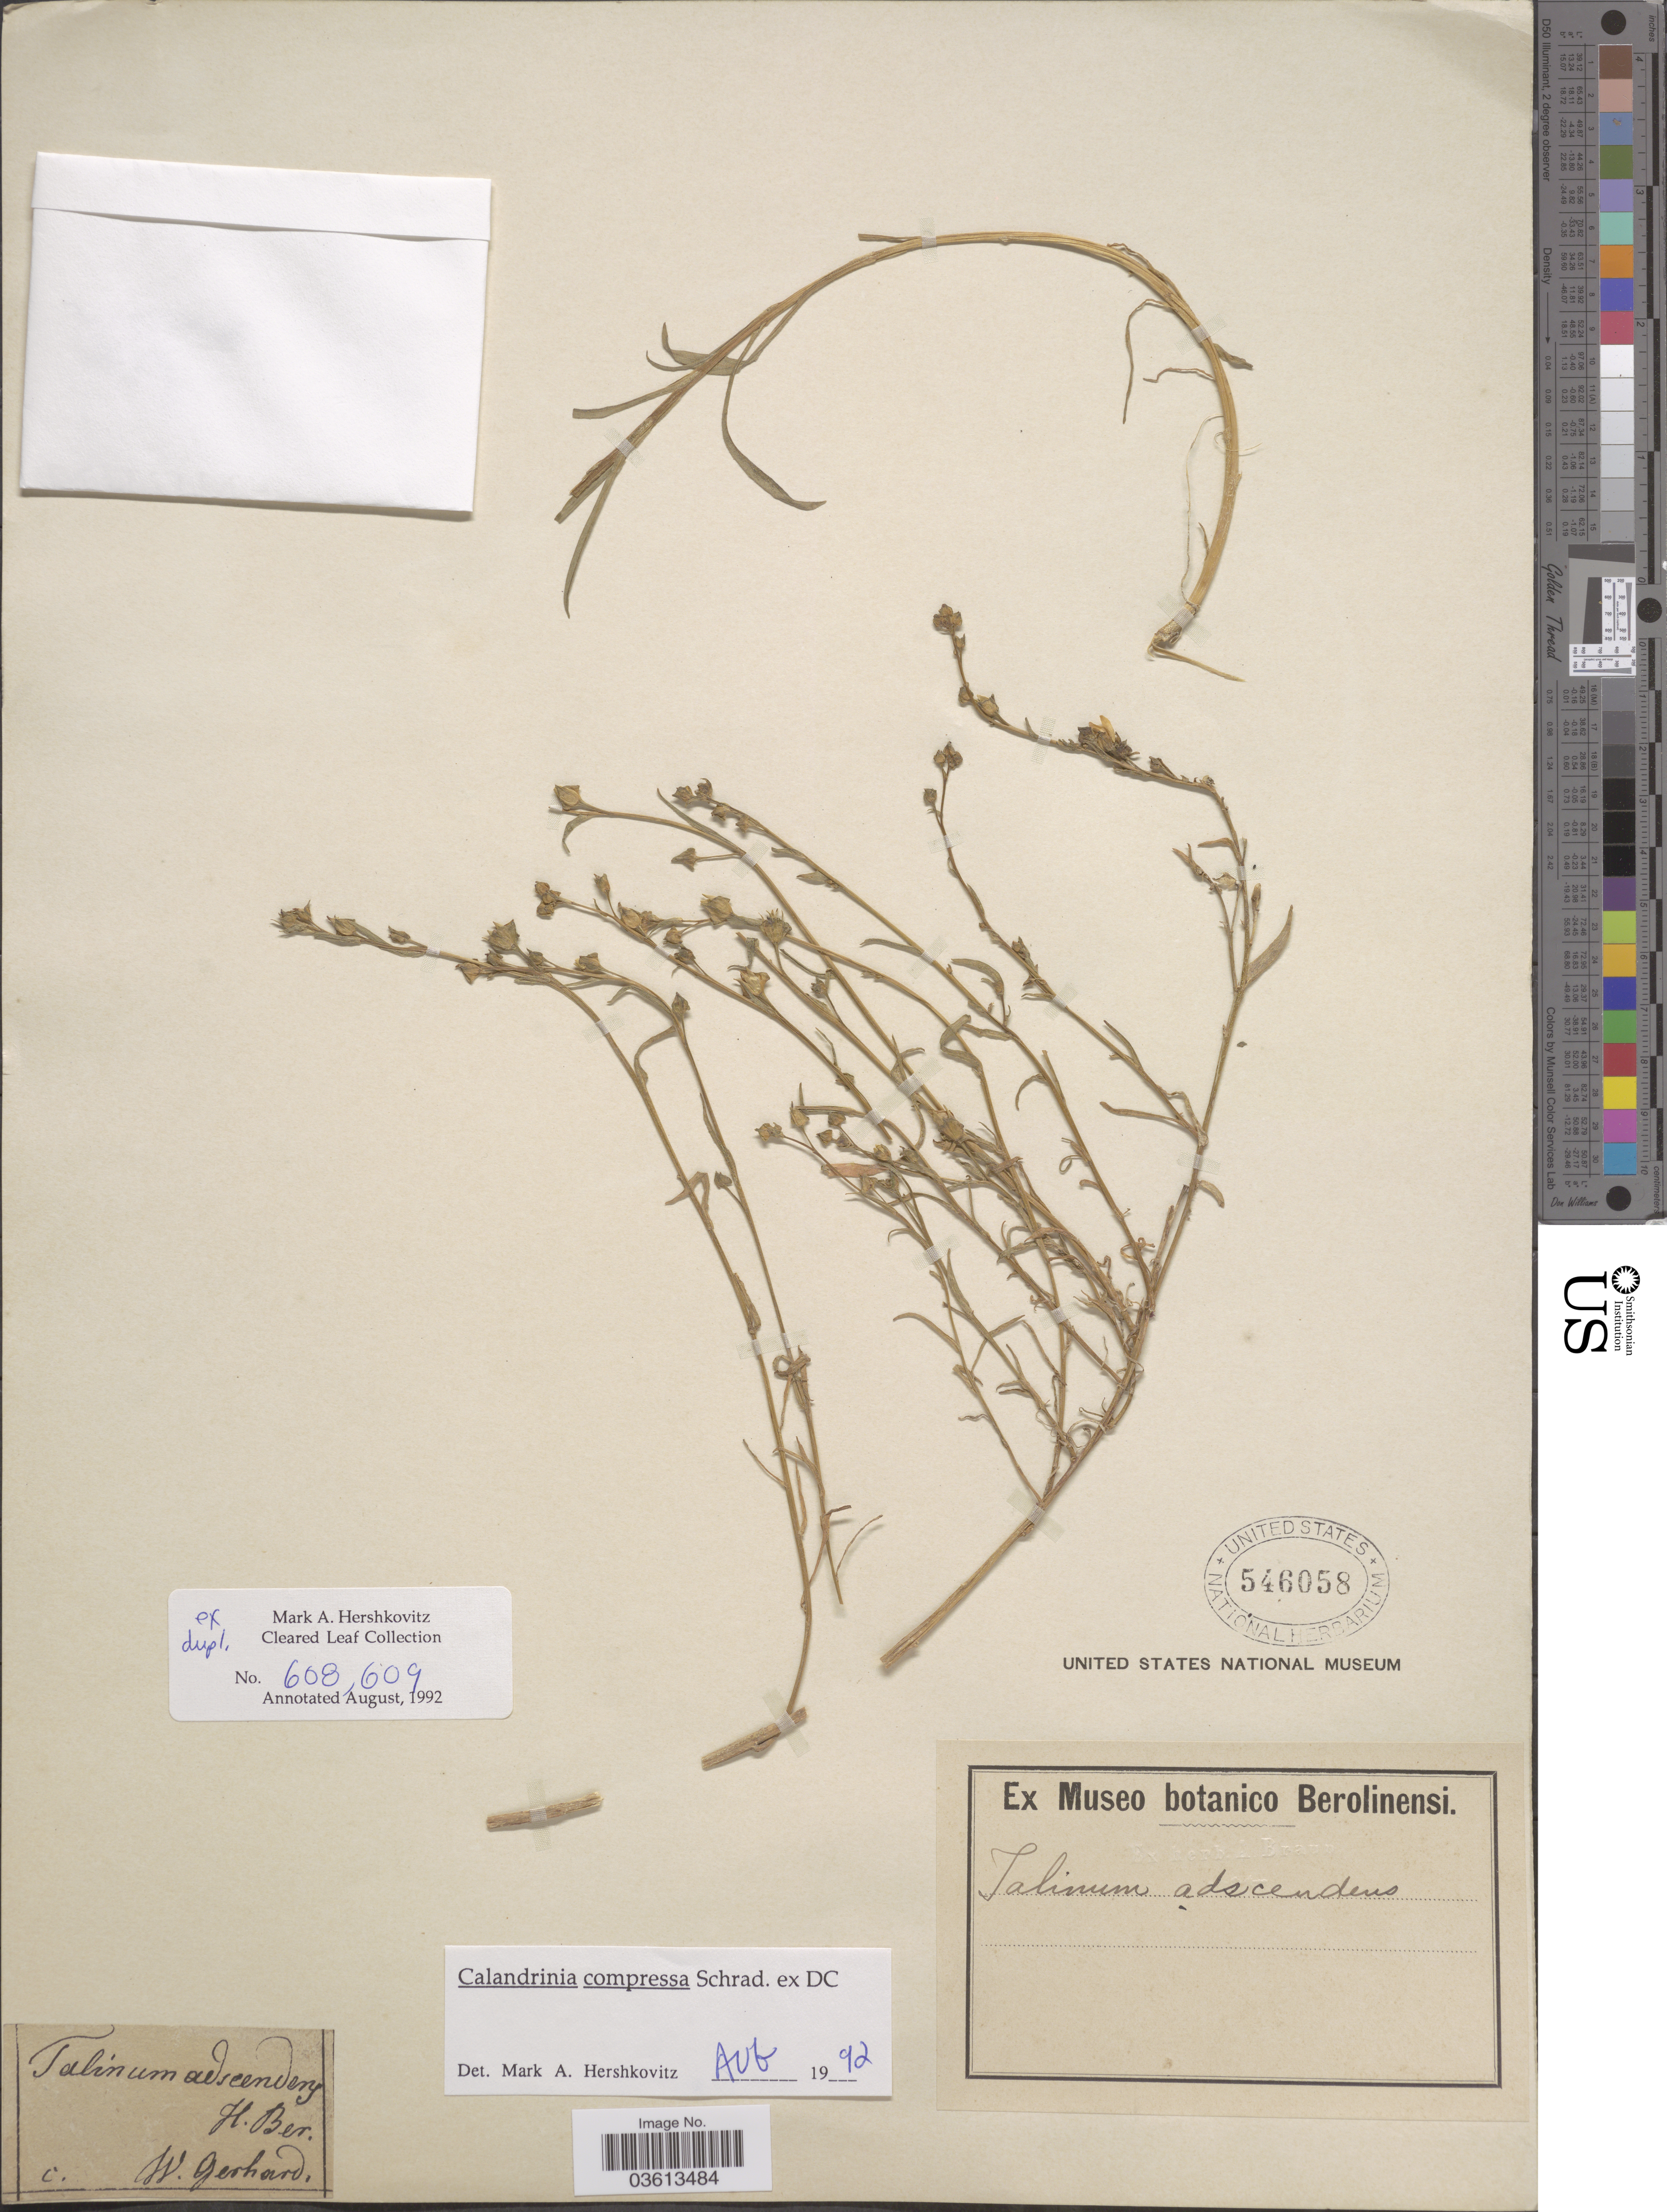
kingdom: Plantae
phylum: Tracheophyta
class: Magnoliopsida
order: Caryophyllales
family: Montiaceae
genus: Calandrinia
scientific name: Calandrinia ciliata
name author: (Ruiz & Pav.) DC.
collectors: W. Gerhard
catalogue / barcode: US 546058